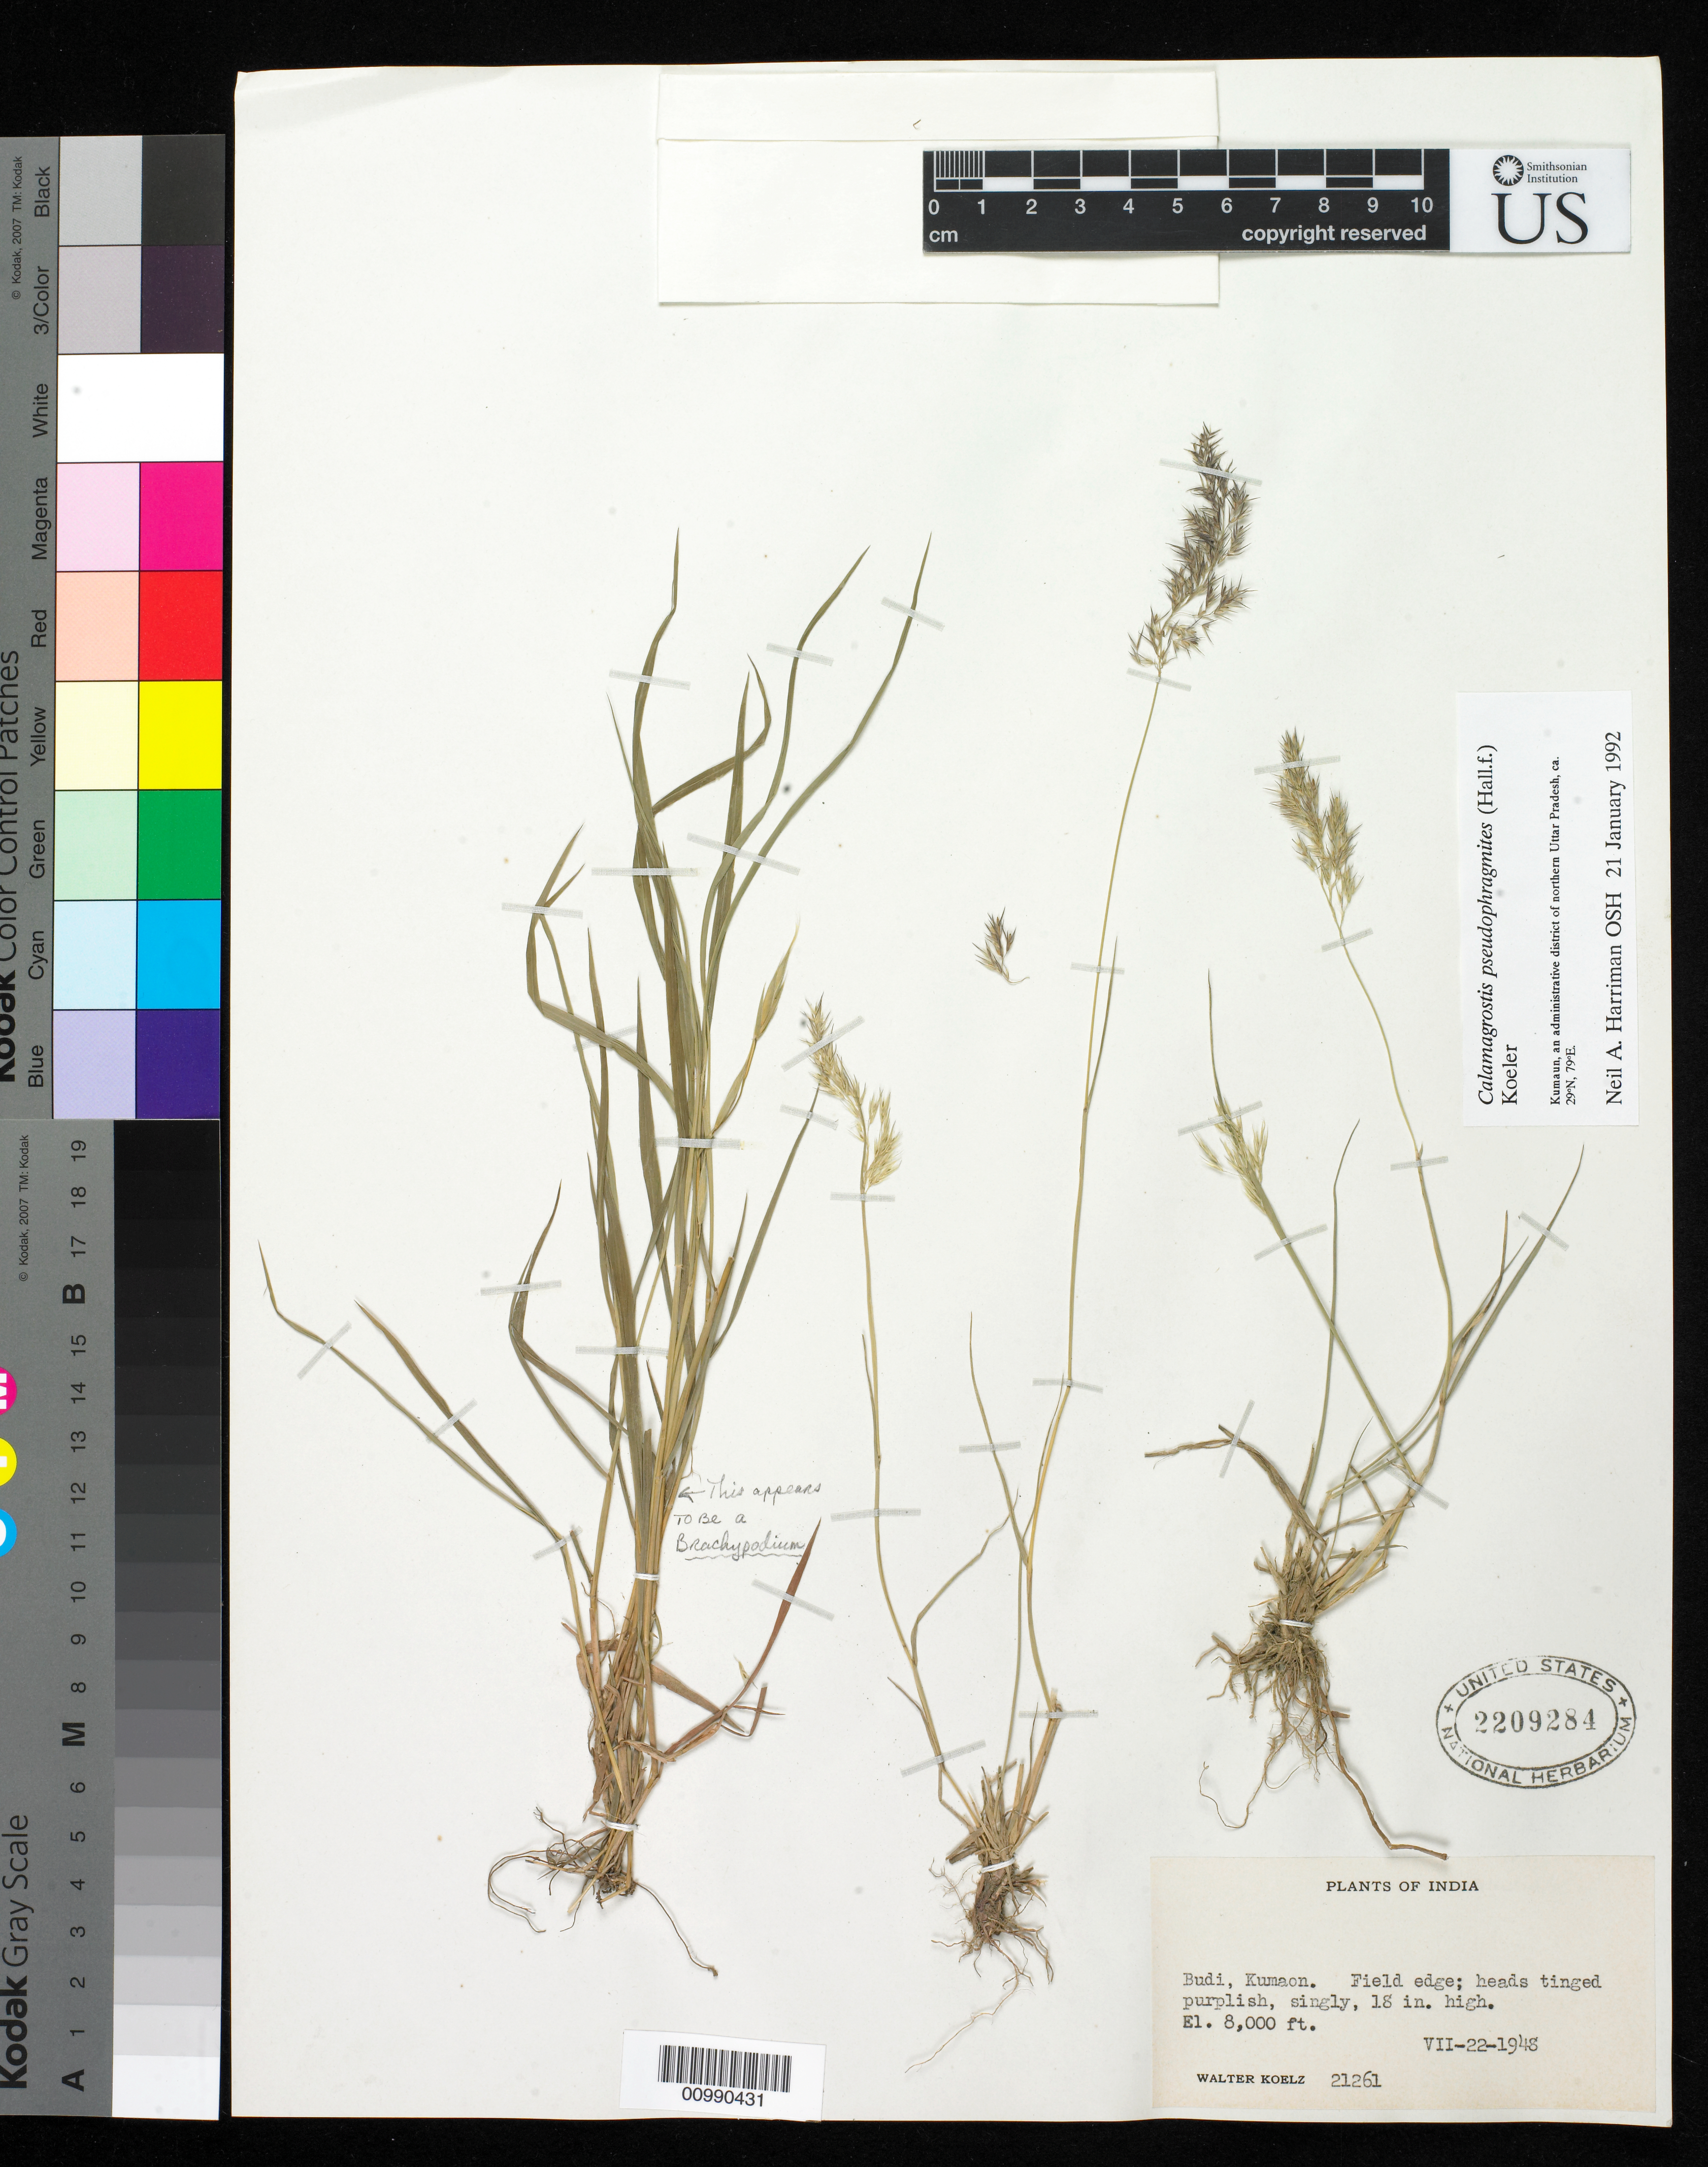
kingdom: Plantae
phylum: Tracheophyta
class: Liliopsida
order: Poales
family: Poaceae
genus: Calamagrostis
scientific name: Calamagrostis pseudophragmites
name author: (Haller f.) Koeler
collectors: W. N. Koelz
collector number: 21261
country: India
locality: Budi, Kumaon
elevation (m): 2438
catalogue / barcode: US 2209284